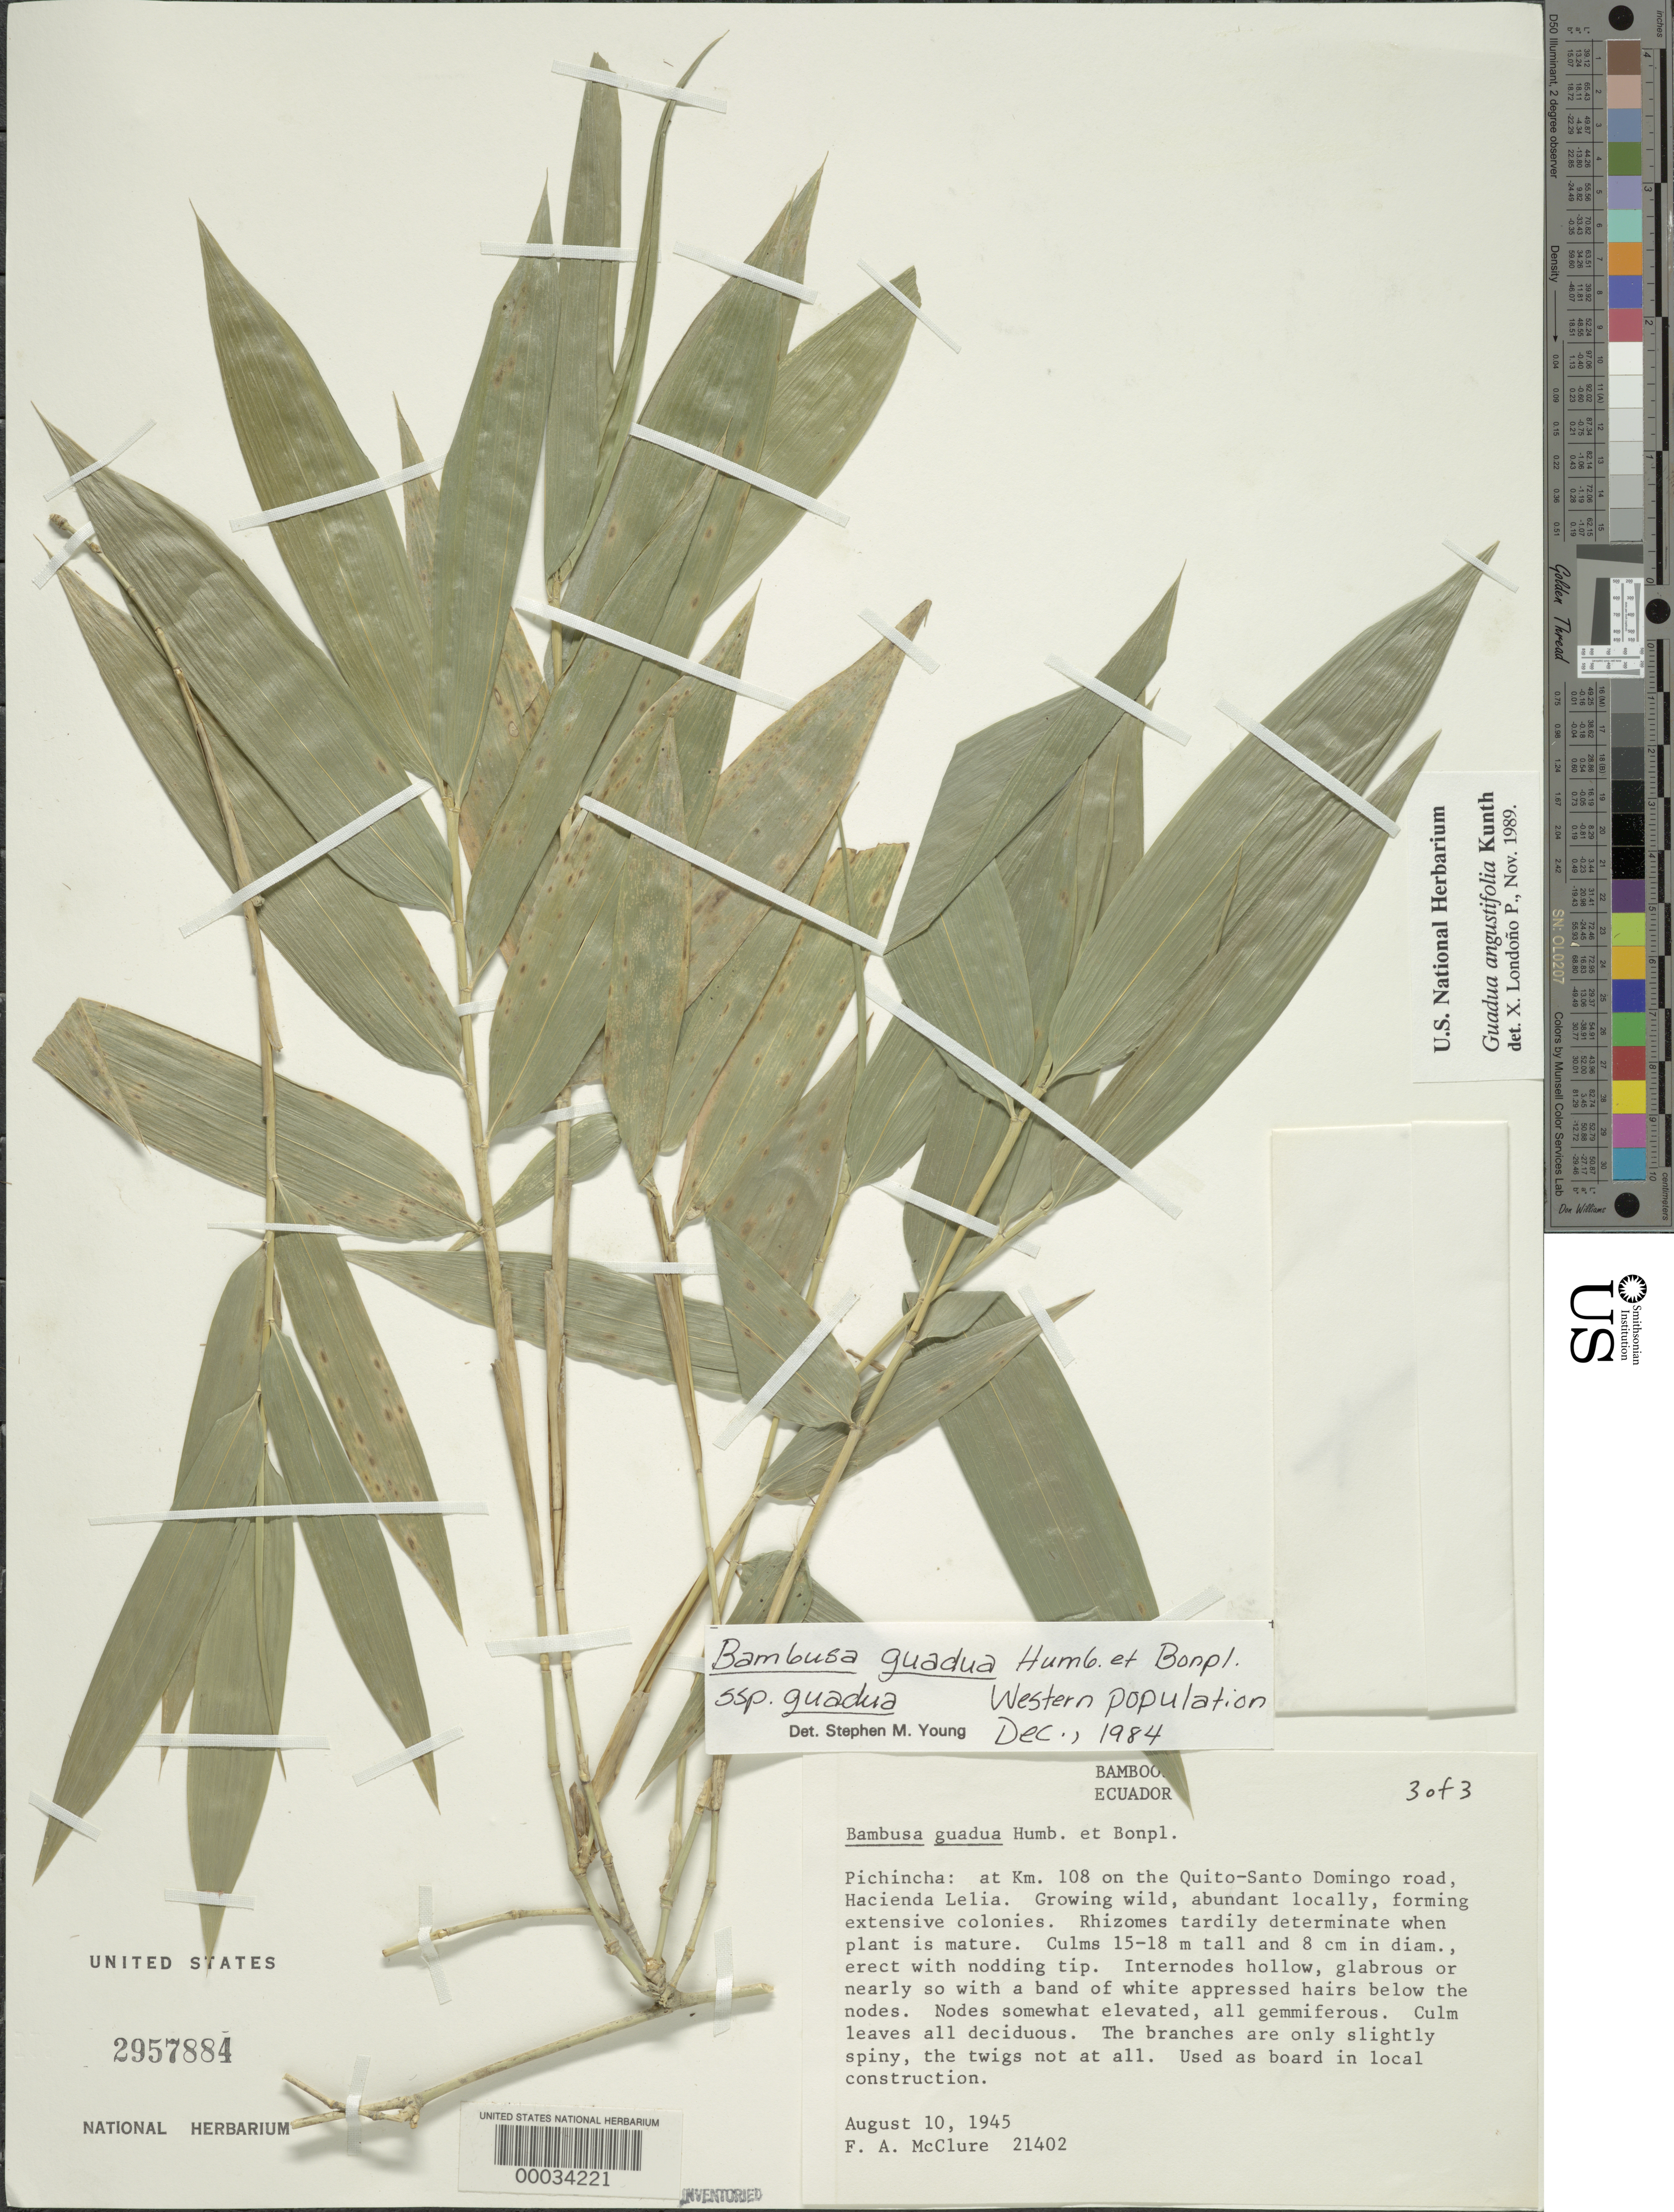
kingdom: Plantae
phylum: Tracheophyta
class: Liliopsida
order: Poales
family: Poaceae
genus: Guadua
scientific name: Guadua angustifolia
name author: Kunth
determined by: Londoño, X., (TULV), Jardin Botanico "Juan Maria Cespedes"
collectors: F. A. McClure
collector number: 21402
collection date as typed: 10 Aug 1945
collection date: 1945-08-10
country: Ecuador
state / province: Pichincha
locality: Km.108 quito-Santo Domingo road, Hacienda lelia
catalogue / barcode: US 2957884